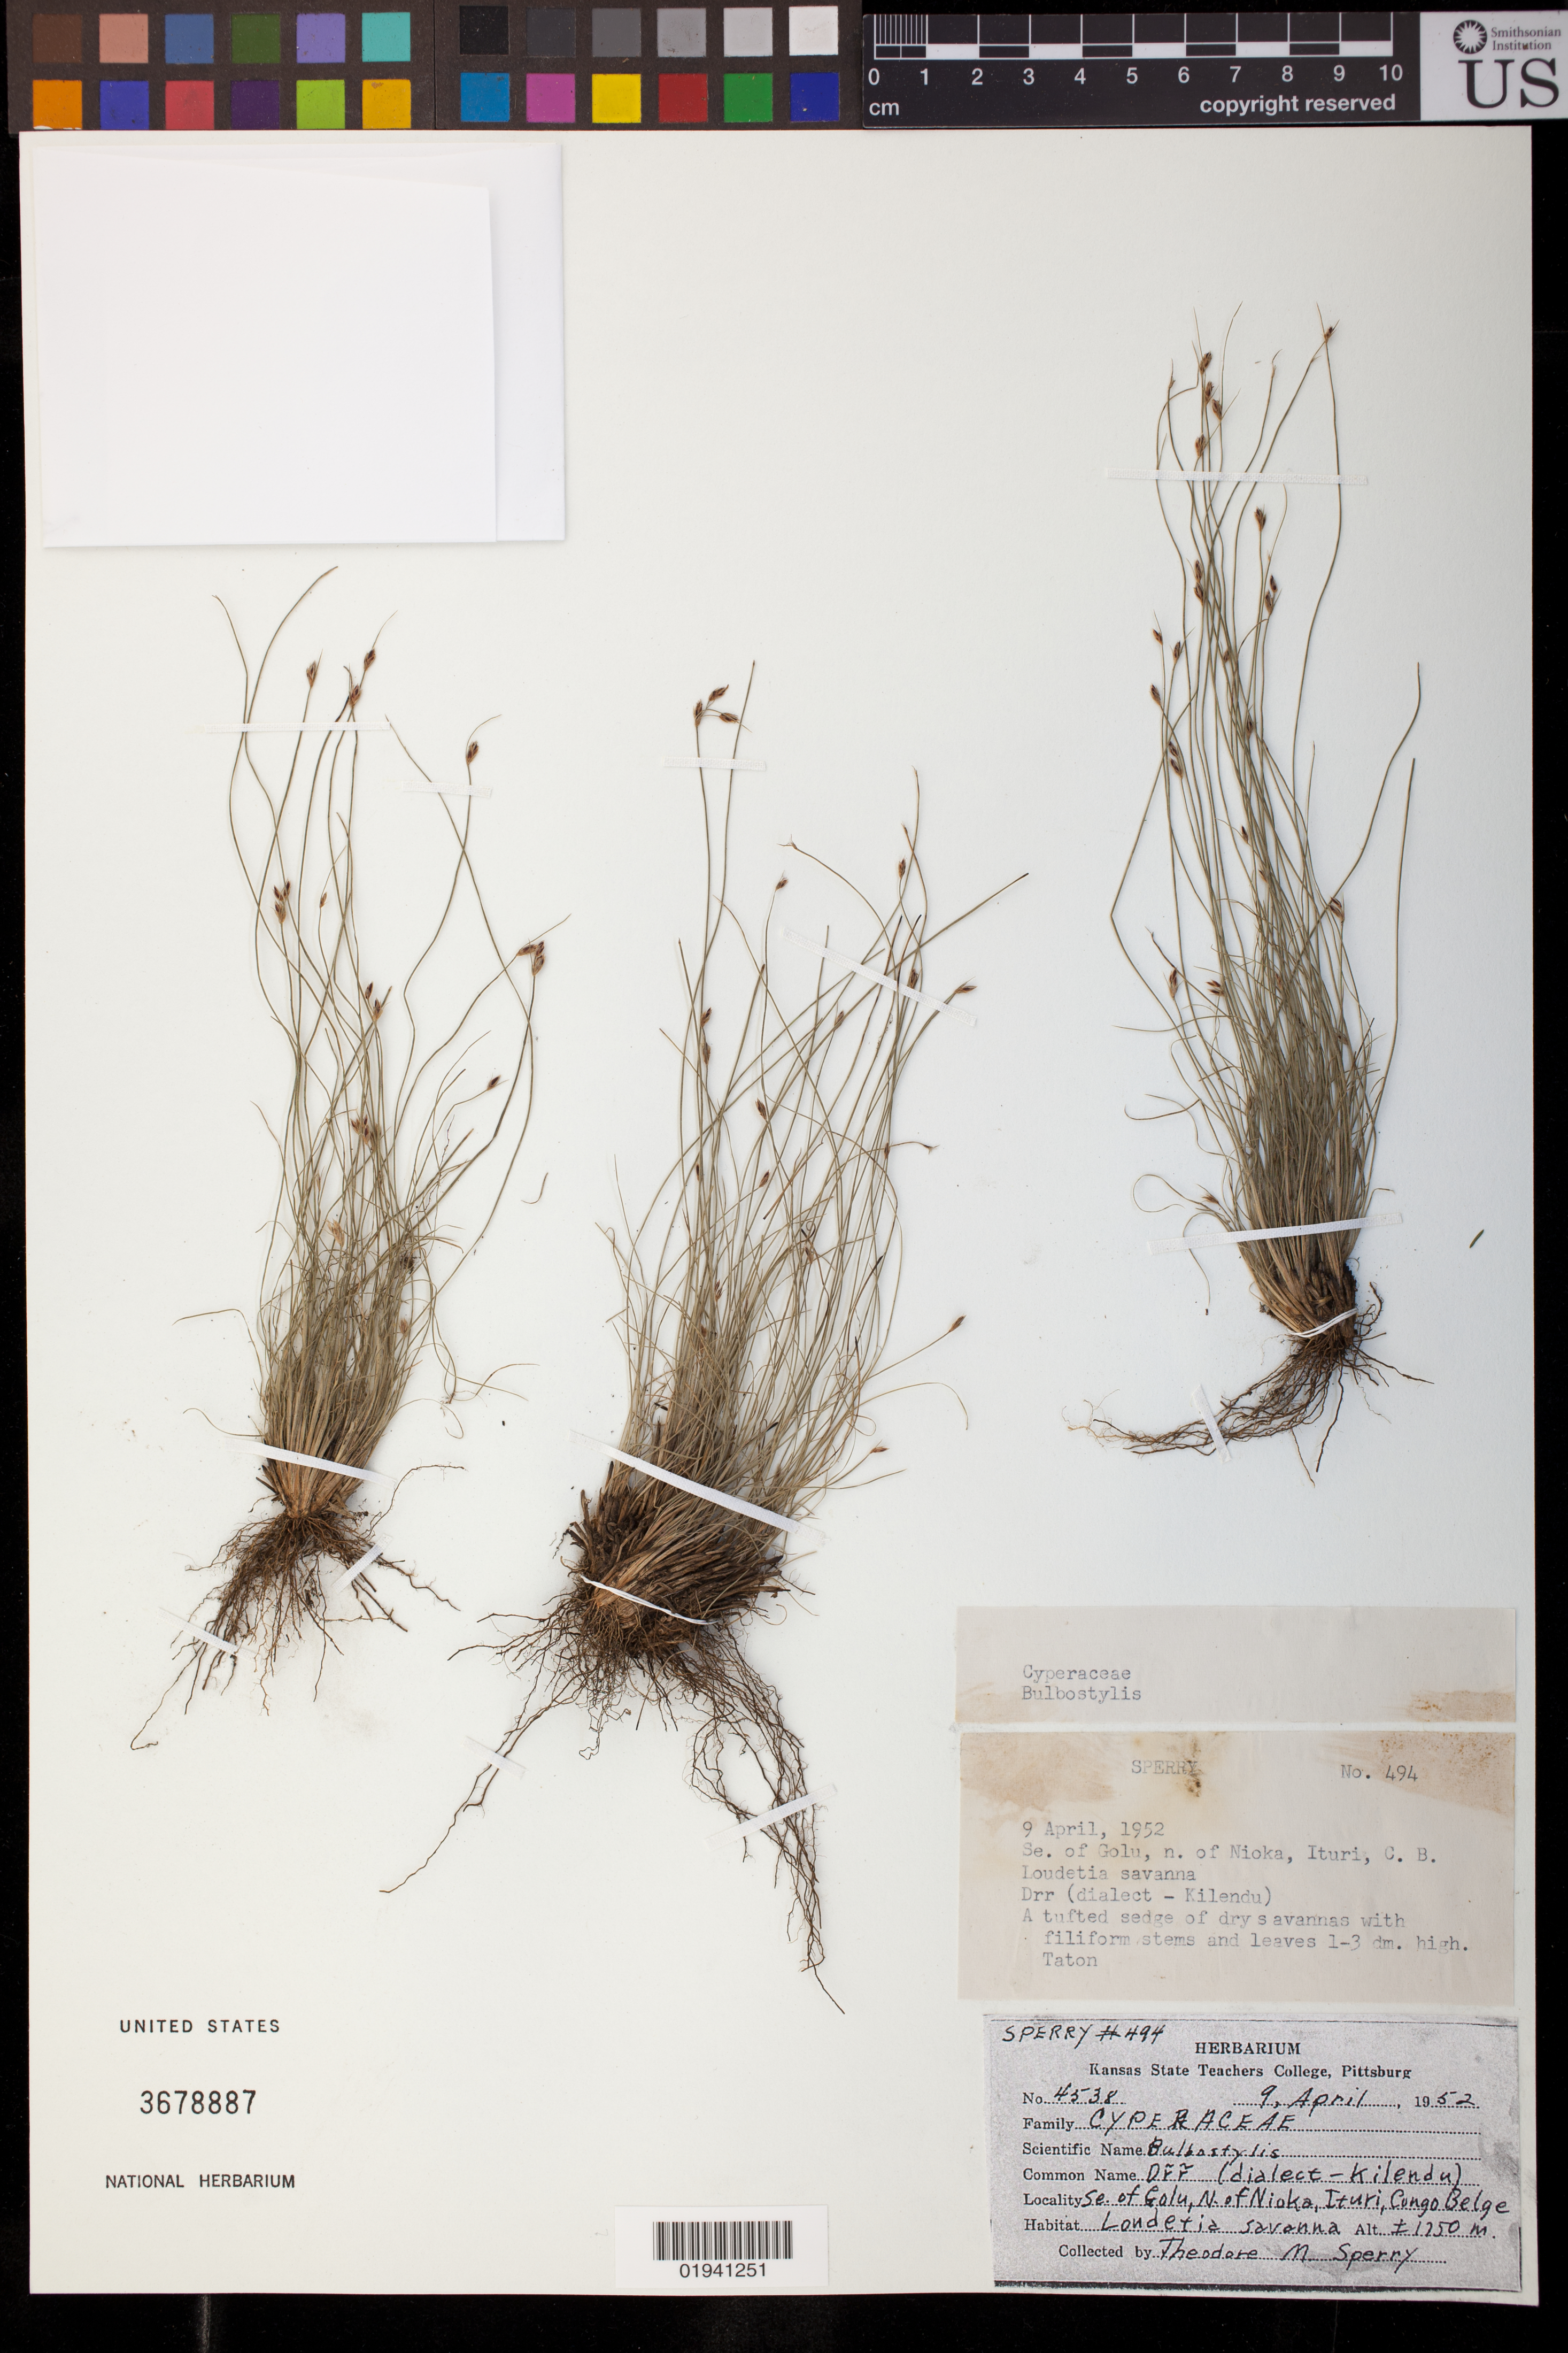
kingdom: Plantae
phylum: Tracheophyta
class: Liliopsida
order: Poales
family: Cyperaceae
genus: Bulbostylis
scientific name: Bulbostylis sp.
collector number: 494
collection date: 1952-04-09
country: Congo, Democratic Republic of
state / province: Ituri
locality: SE of Colu, N of Nioka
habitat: Loudetia savanna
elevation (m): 1750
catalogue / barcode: US 3678887